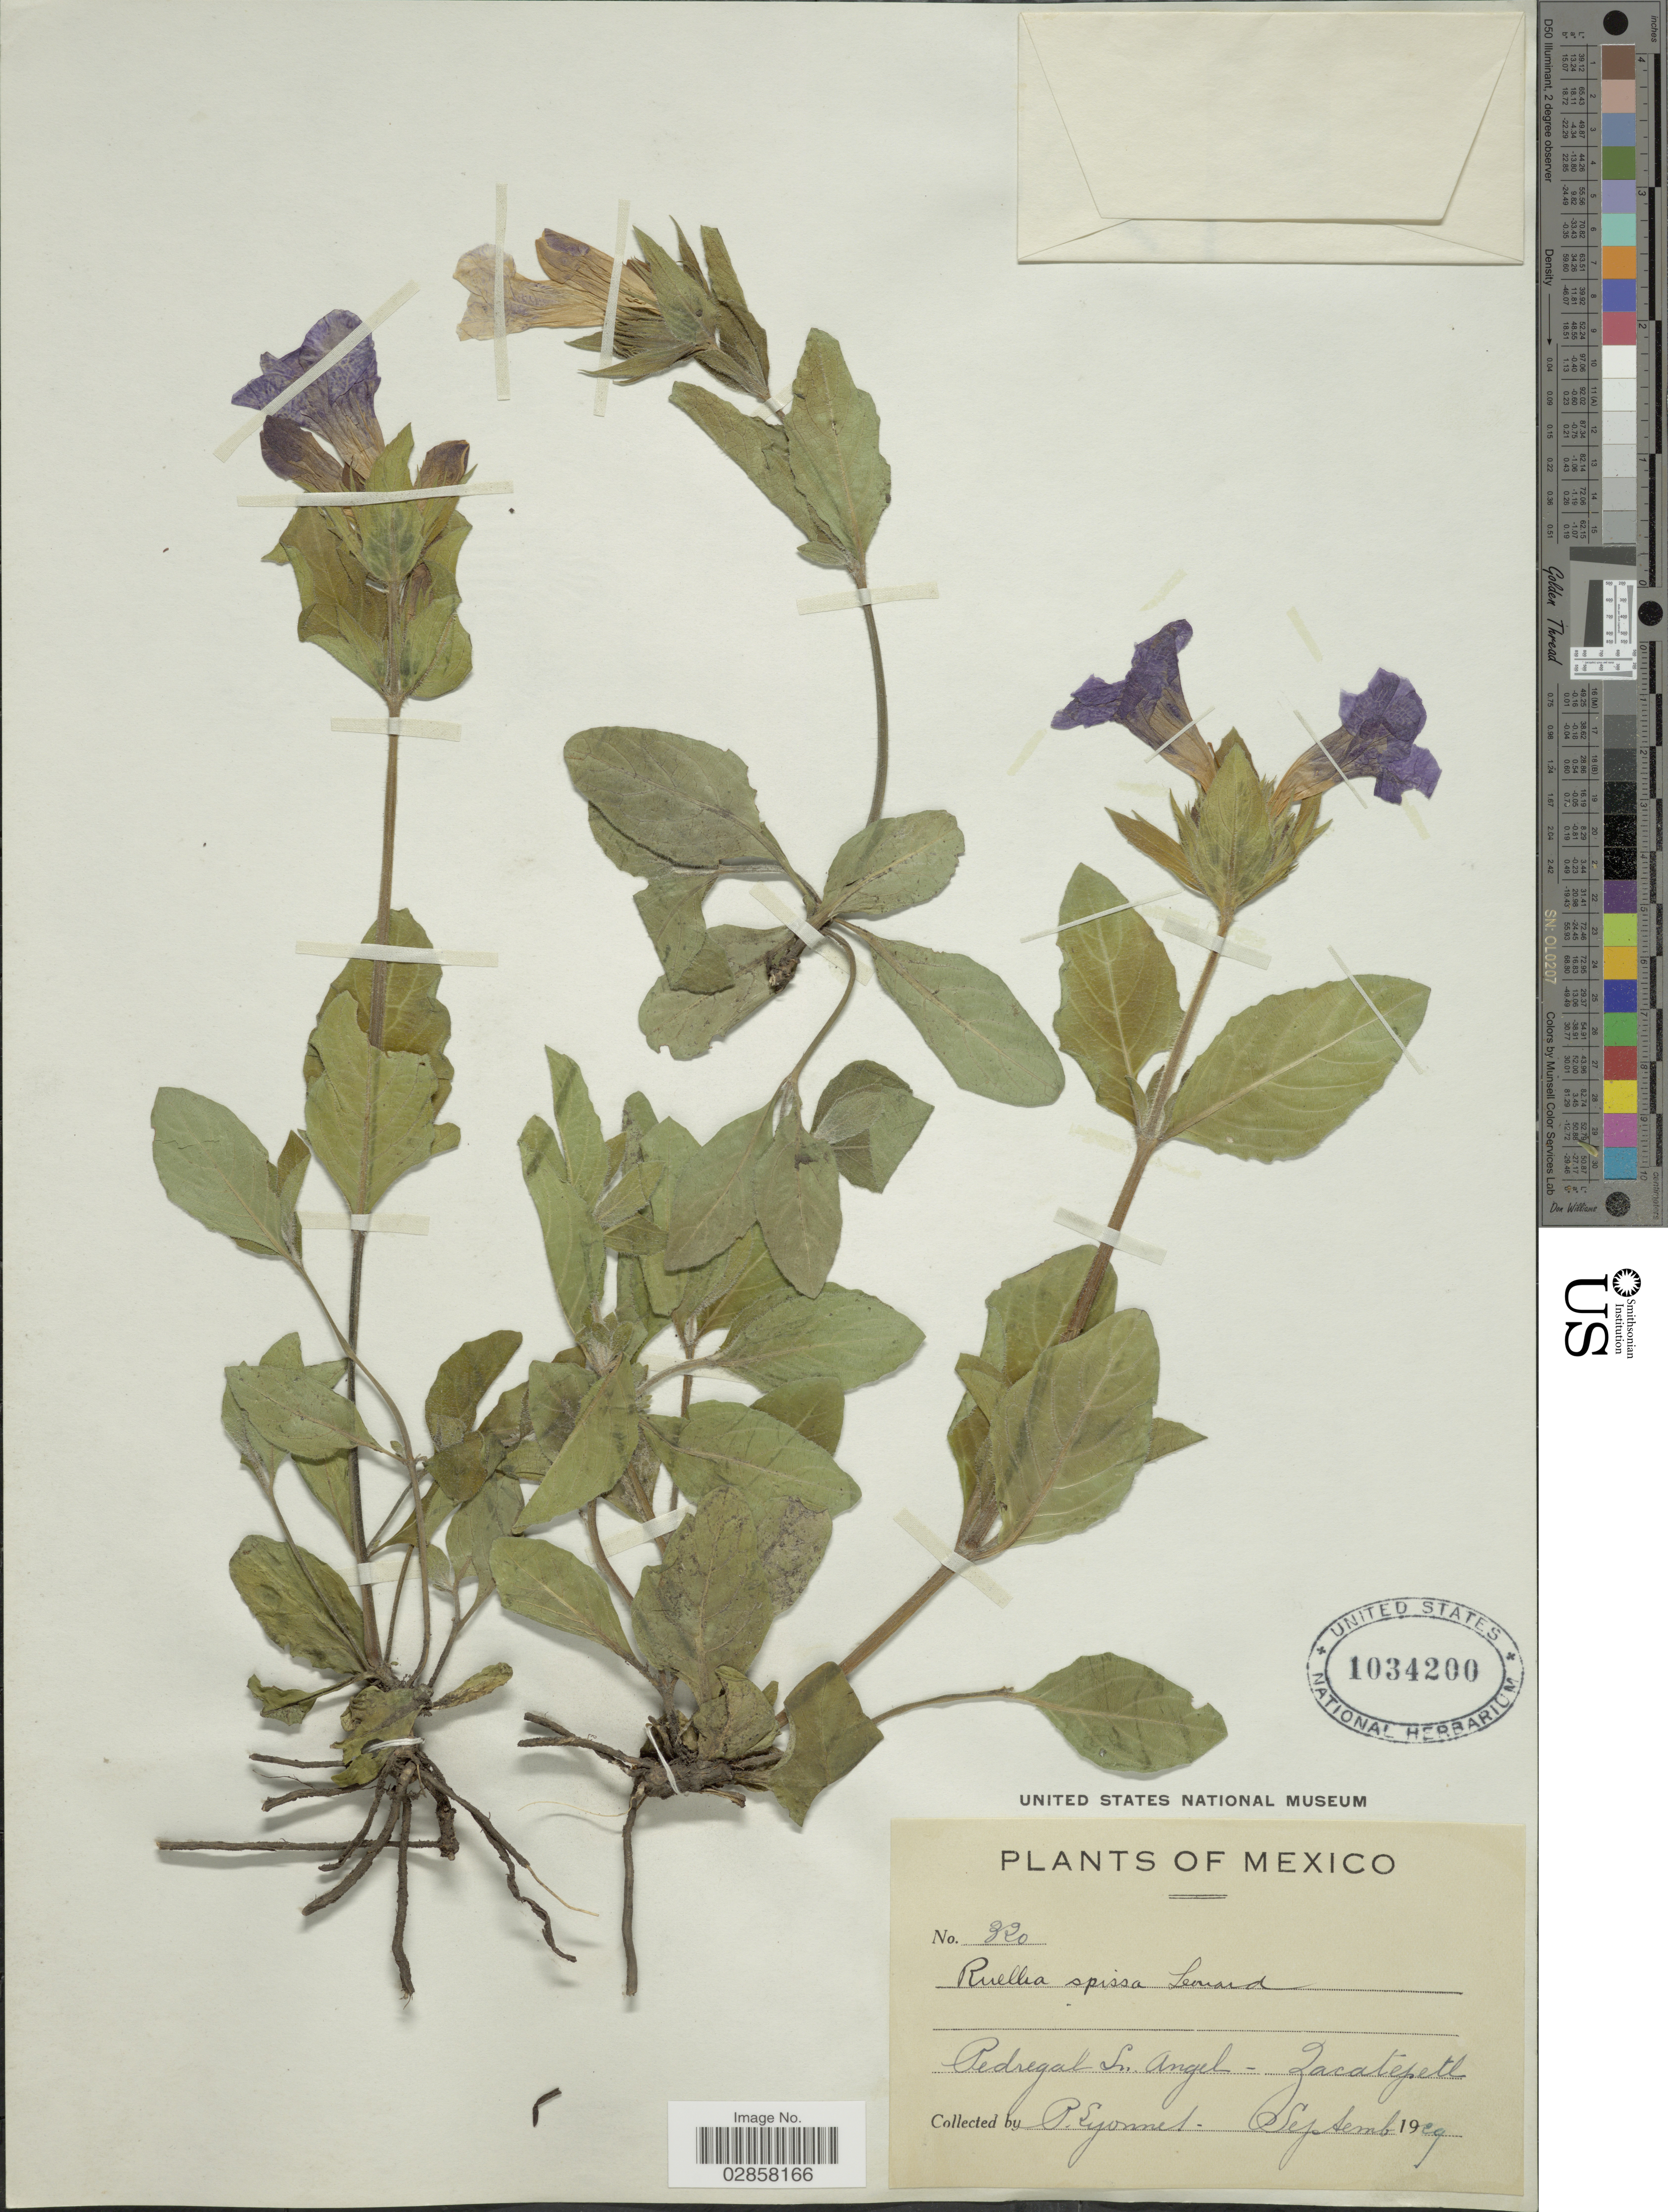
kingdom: Plantae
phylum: Tracheophyta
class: Magnoliopsida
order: Lamiales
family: Acanthaceae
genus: Ruellia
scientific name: Ruellia spissa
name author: Leonard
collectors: P. Lyonnet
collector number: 320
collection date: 1929-09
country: Mexico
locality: Pedregal Sn. Angel- Zacatepetl.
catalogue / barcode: US 1034200